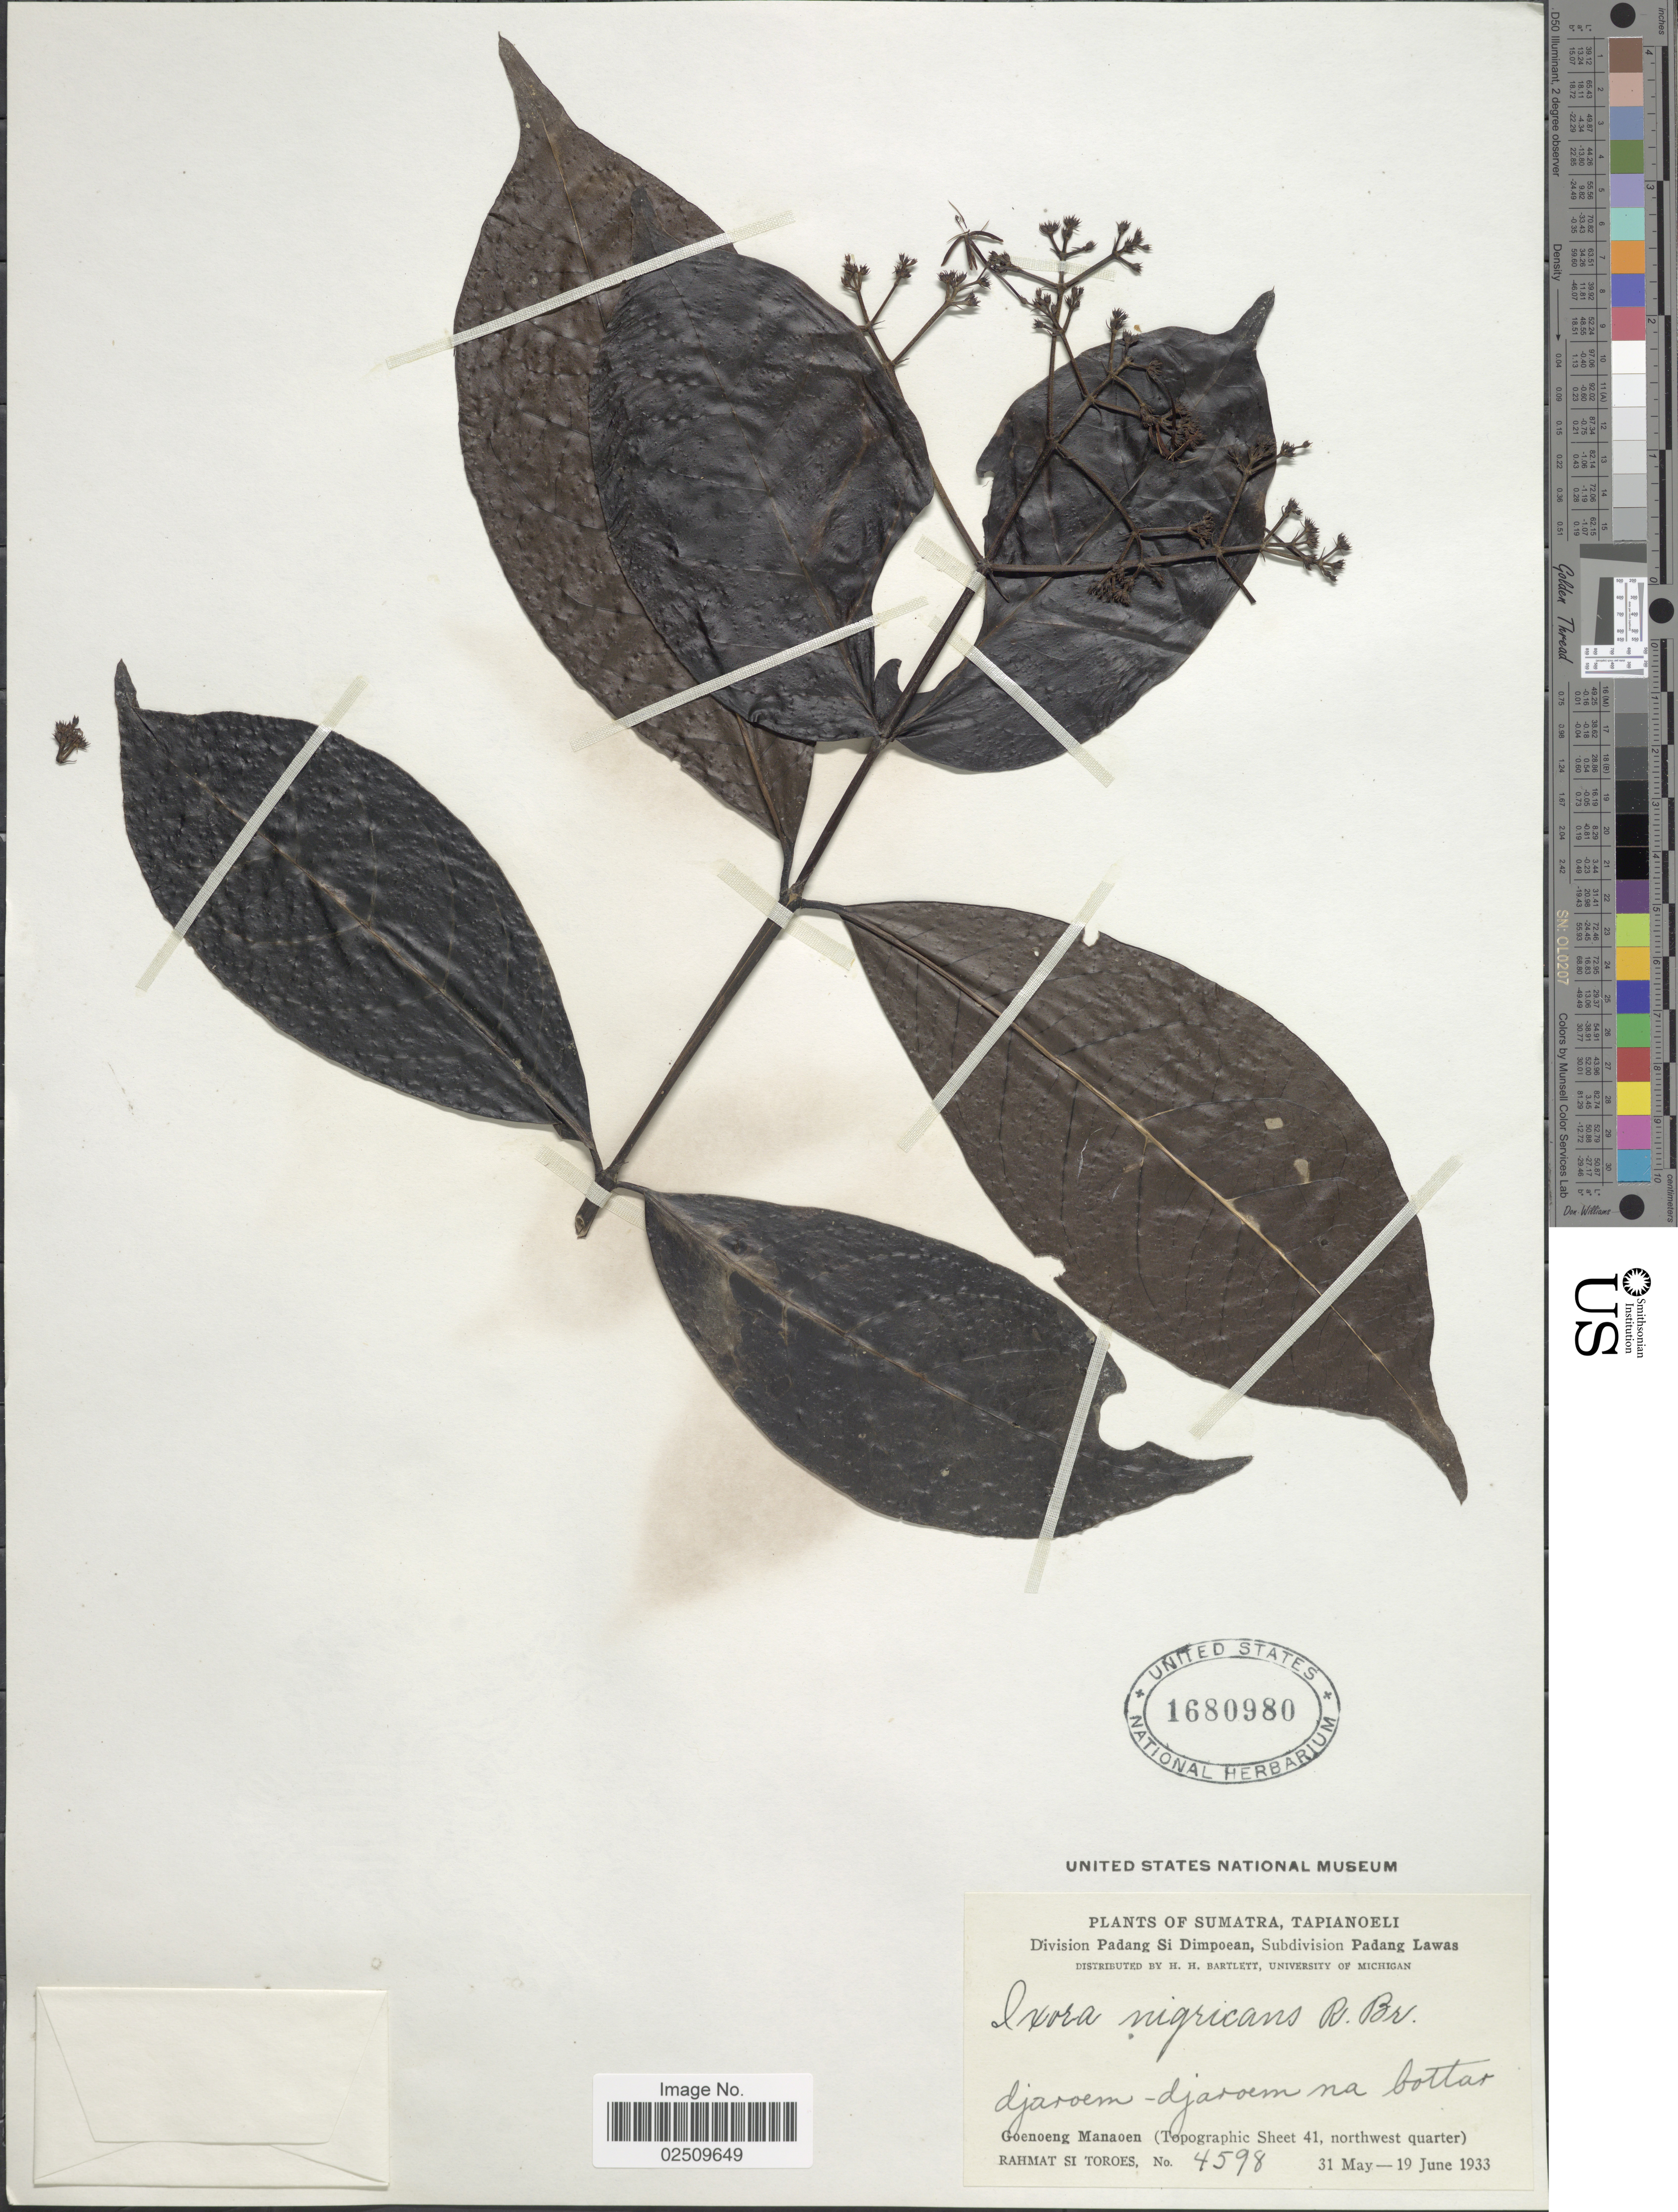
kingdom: Plantae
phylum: Tracheophyta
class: Magnoliopsida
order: Gentianales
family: Rubiaceae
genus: Ixora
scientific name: Ixora nigricans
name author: R. Br. ex Wight & Arn.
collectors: Rahmat Si Boeea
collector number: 4598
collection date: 1933-05-31/1933-06-19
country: Indonesia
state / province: Sumatra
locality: Tapianoeli, Division Padang Si Dimpoean, Subdivision Padang Lawas, djaroem-djaroem na bottar, Goenoeng Manaoen (Topographic Sheet 41, northwest quarter)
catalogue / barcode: US 1680980